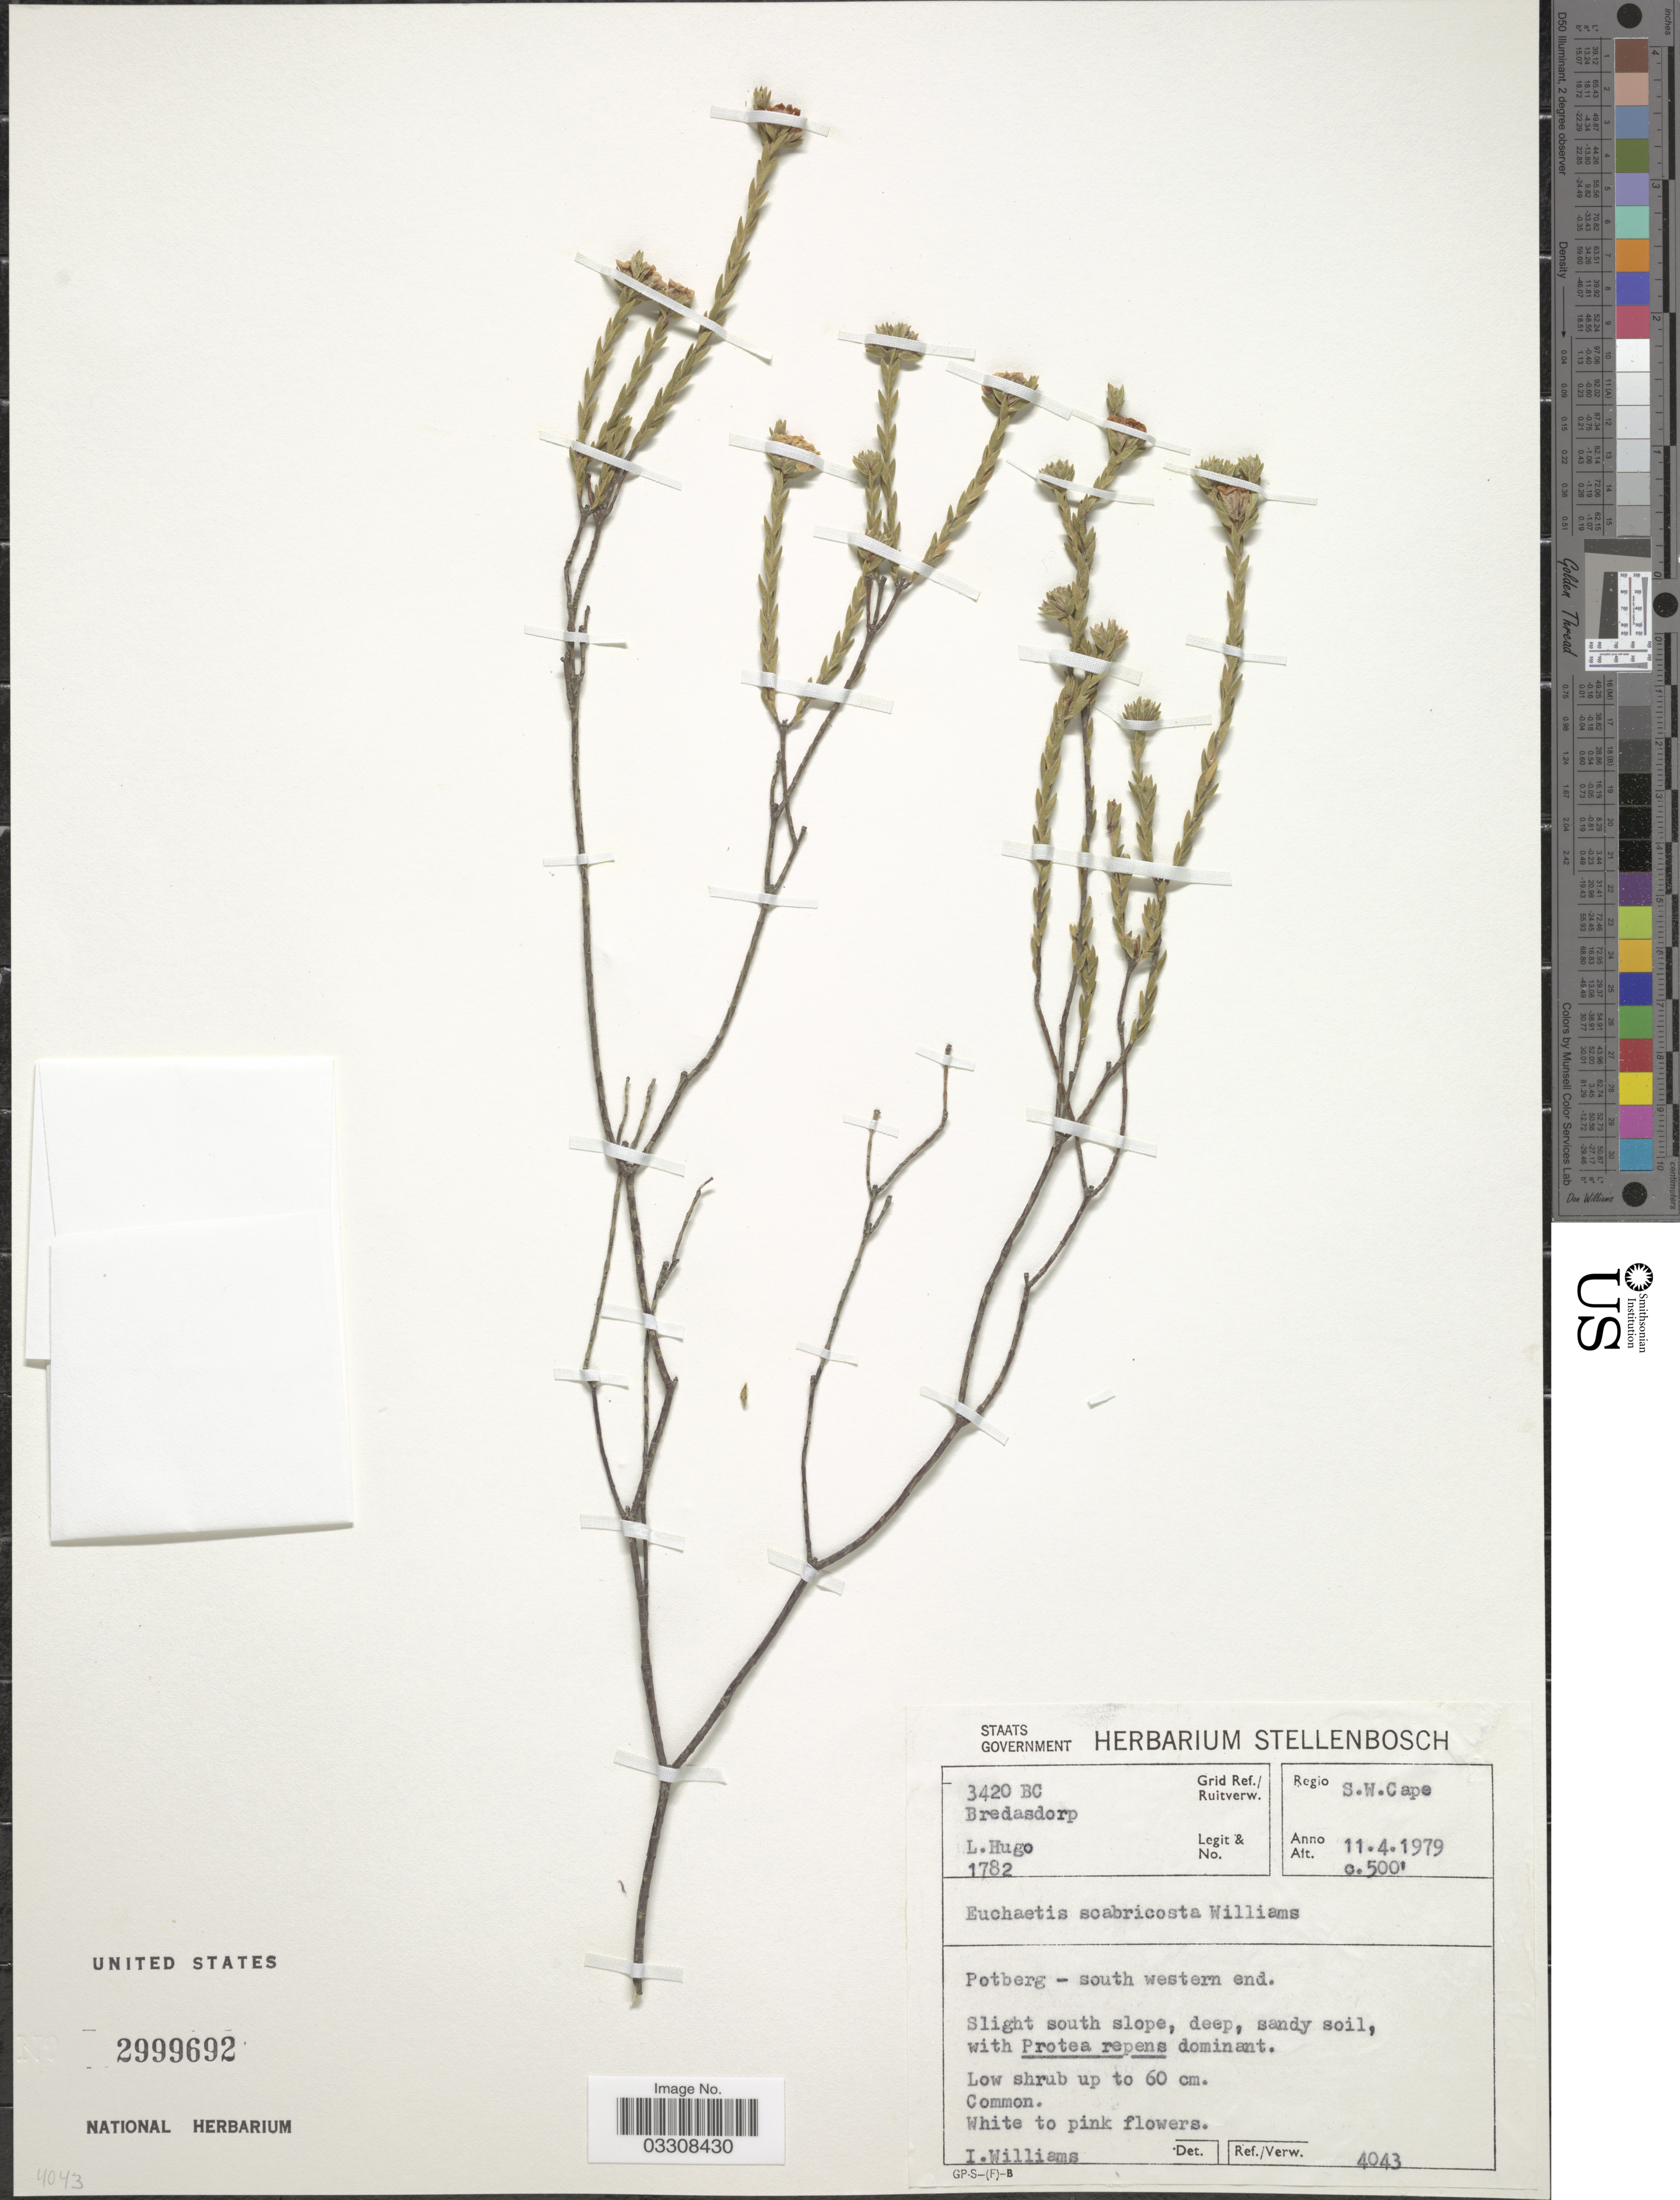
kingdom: Plantae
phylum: Tracheophyta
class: Magnoliopsida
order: Sapindales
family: Rutaceae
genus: Euchaetis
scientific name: Euchaetis scabricosta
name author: I. Williams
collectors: L. Hugo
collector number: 1782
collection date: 1979-04-11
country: South Africa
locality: Regio S.W.Cape. Grid Ref./ Ruitverw. 3420 BC Bredasdorp. Potsberg - south western end.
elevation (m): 152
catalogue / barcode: US 2999692